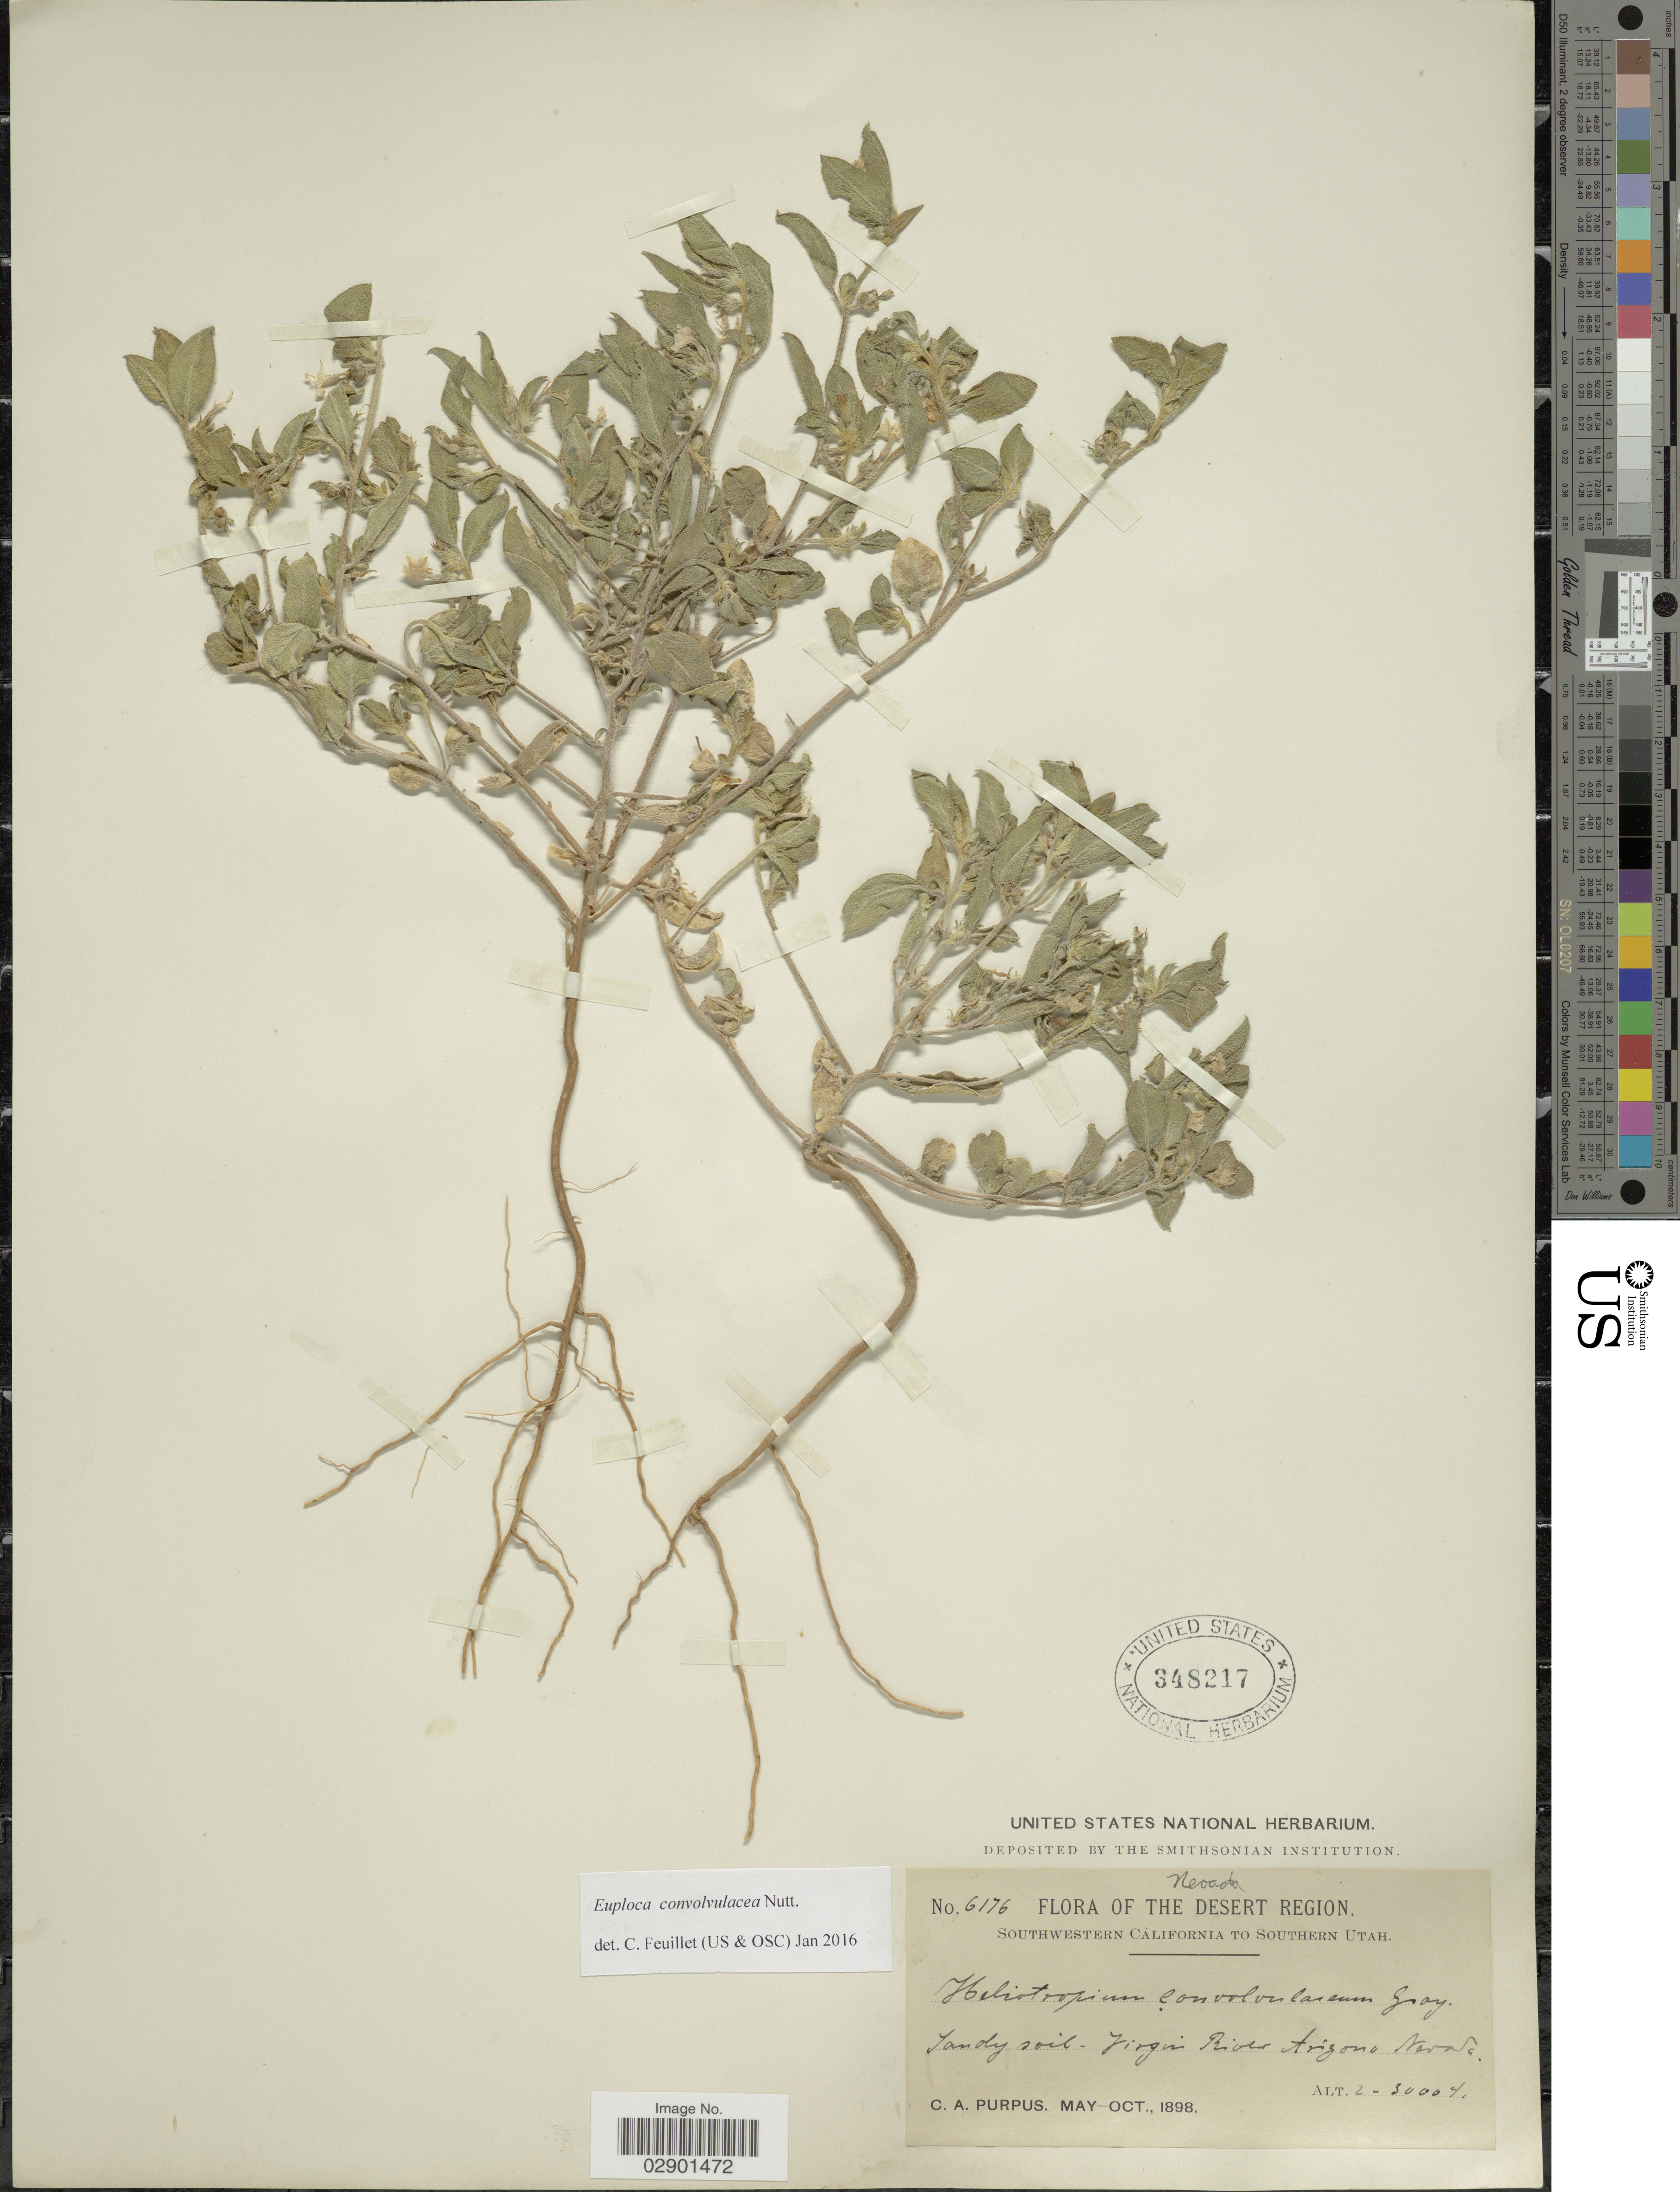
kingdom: Plantae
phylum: Tracheophyta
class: Magnoliopsida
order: Boraginales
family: Heliotropiaceae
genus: Euploca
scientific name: Euploca convolvulacea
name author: Nutt.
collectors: C. A. Purpus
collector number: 6176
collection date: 1898-05/1898-10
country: United States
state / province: Nevada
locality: Desert Region. Sandy soil. Virgin River Arizona.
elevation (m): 610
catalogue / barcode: US 348217